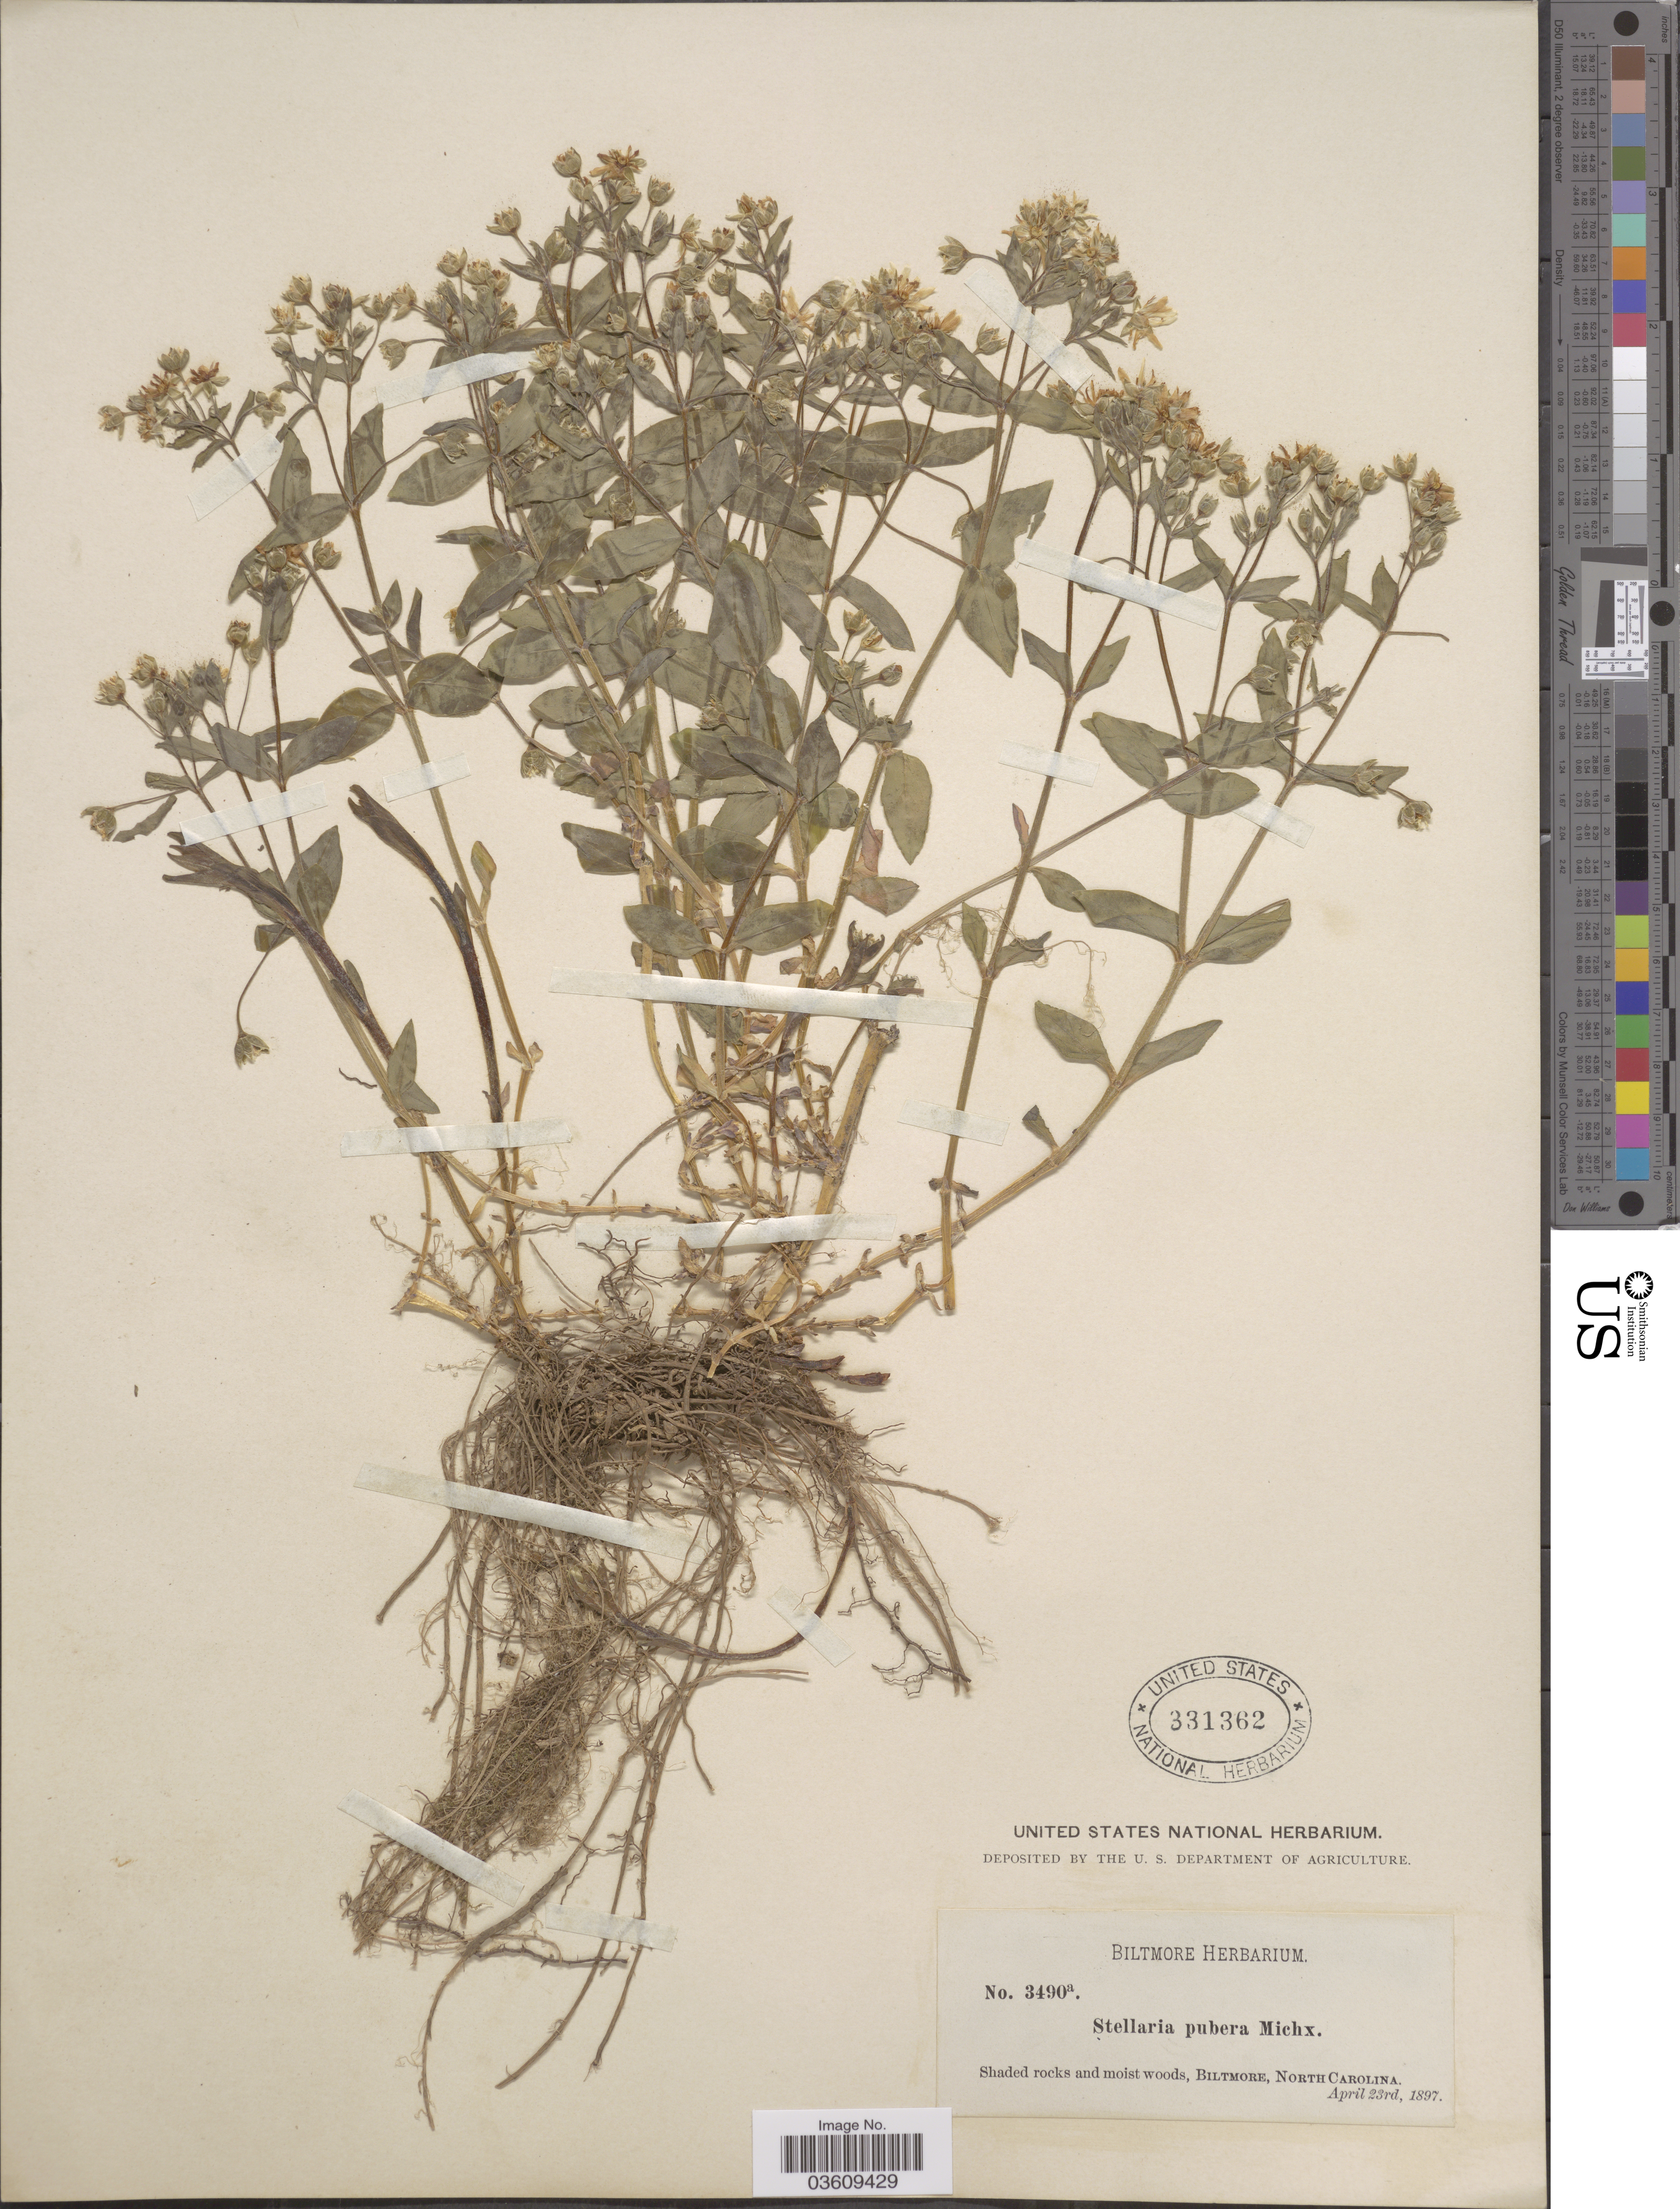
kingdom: Plantae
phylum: Tracheophyta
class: Magnoliopsida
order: Caryophyllales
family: Caryophyllaceae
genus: Stellaria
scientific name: Stellaria pubera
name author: Michx.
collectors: ex herb. Biltmore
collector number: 3490a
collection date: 1897-04-23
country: United States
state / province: North Carolina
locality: Biltmore.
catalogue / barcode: US 331362